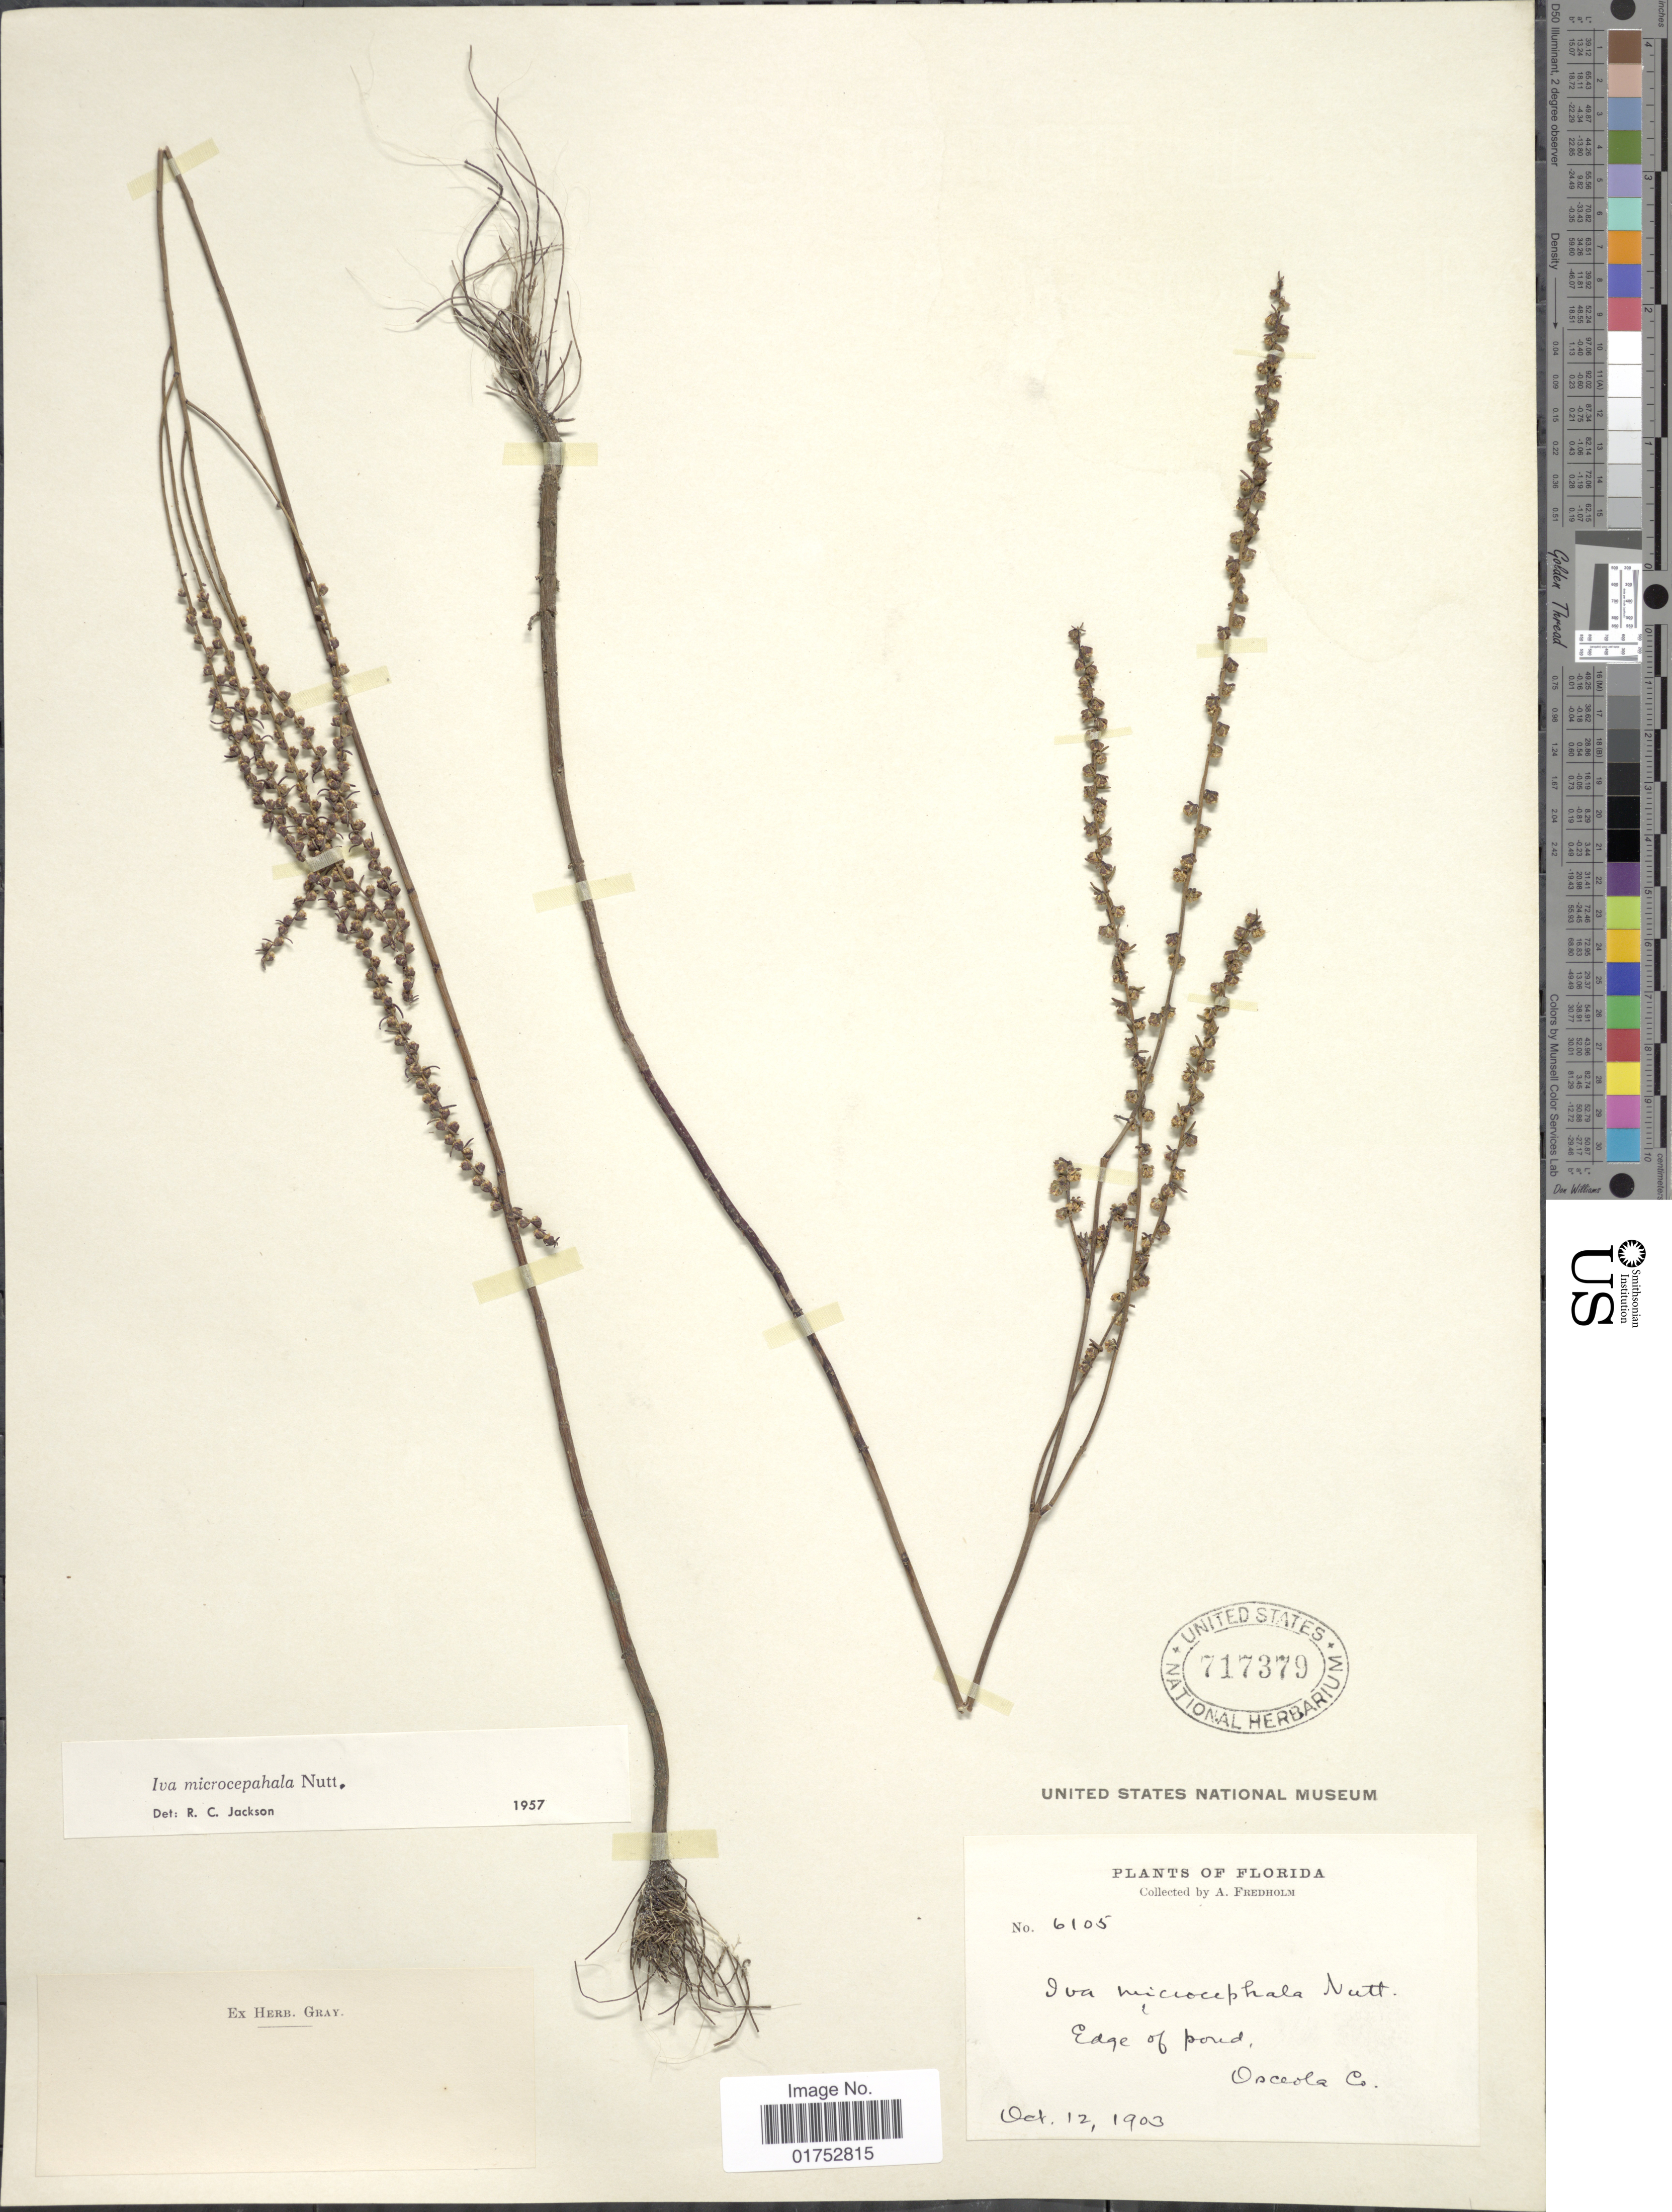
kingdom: Plantae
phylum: Tracheophyta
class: Magnoliopsida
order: Asterales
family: Asteraceae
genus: Iva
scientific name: Iva microcephala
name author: Nutt.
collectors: A. Fredholm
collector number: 6105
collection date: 1903-10-12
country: United States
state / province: Florida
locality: Edge of pond, Osceola Co.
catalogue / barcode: US 717379